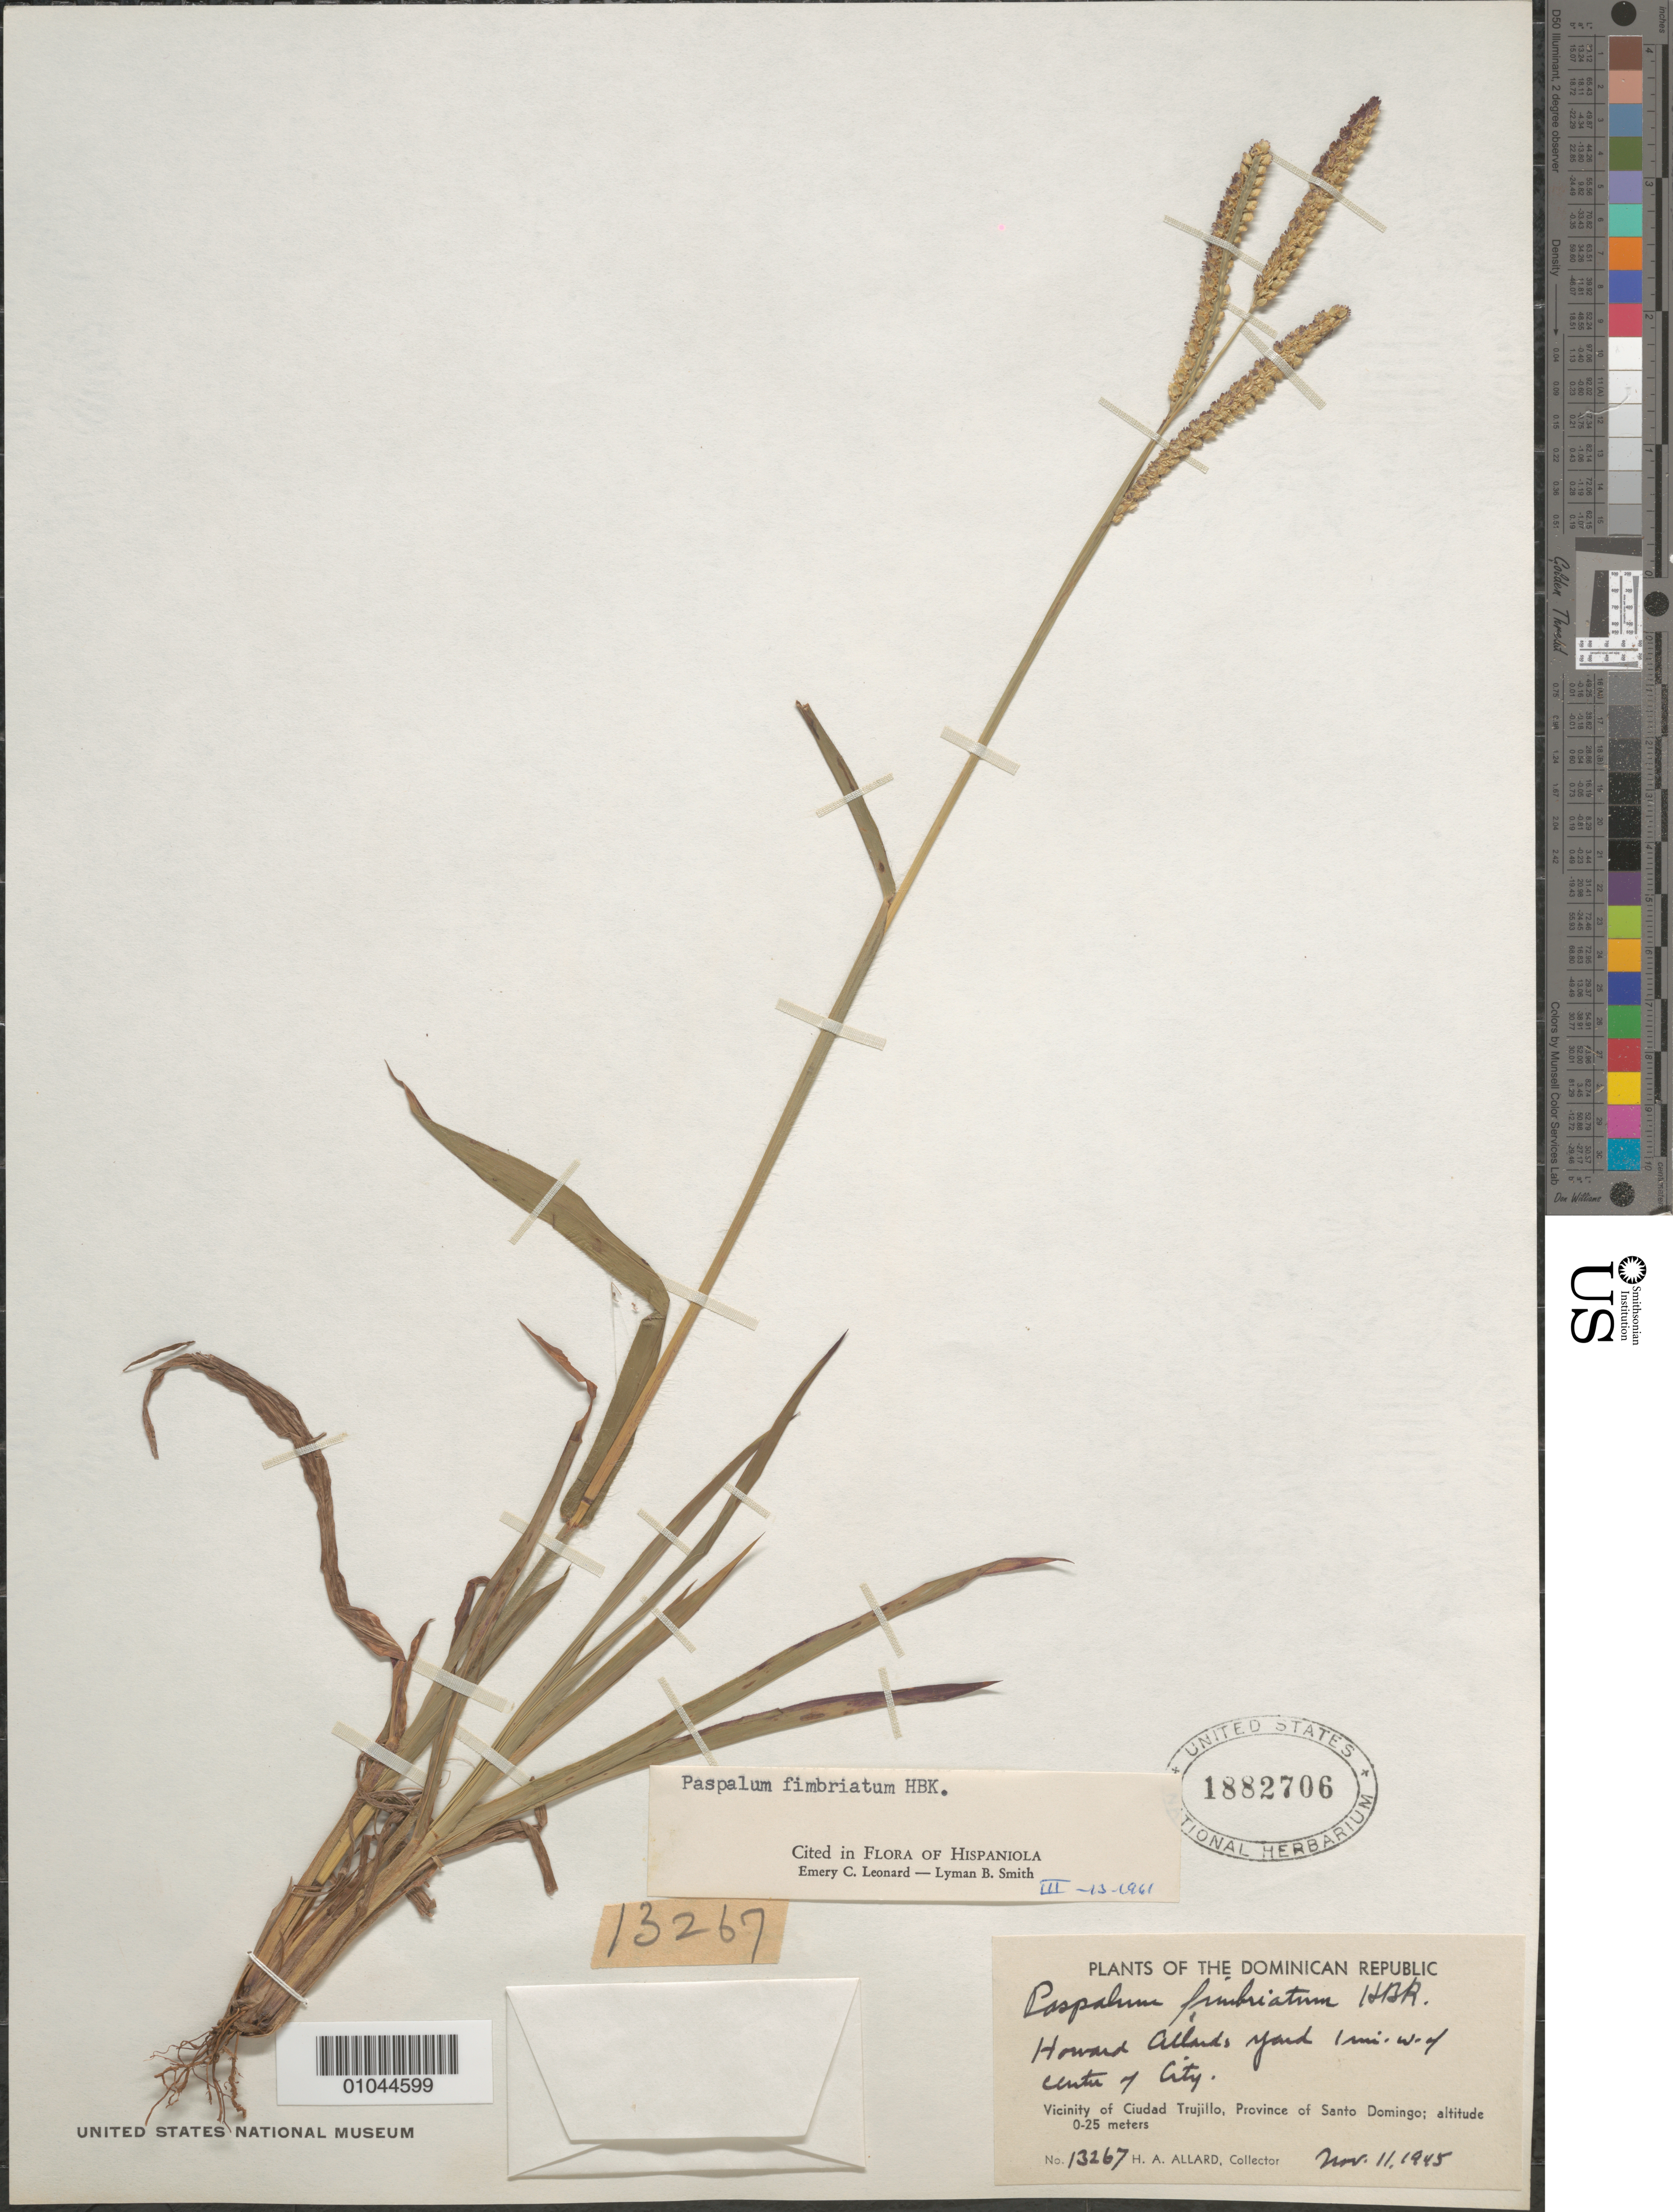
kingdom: Plantae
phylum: Tracheophyta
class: Liliopsida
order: Poales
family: Poaceae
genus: Paspalum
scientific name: Paspalum fimbriatum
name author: Kunth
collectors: H. A. Allard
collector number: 13267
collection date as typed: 11 Nov 1945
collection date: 1945-11-11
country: Dominican Republic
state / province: Distrito Nacional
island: Hispaniola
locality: Vicinity of Ciudad Trujillo, Howard Allard's yard 1 mile W of center of city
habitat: on yard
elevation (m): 0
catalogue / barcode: US 1882706